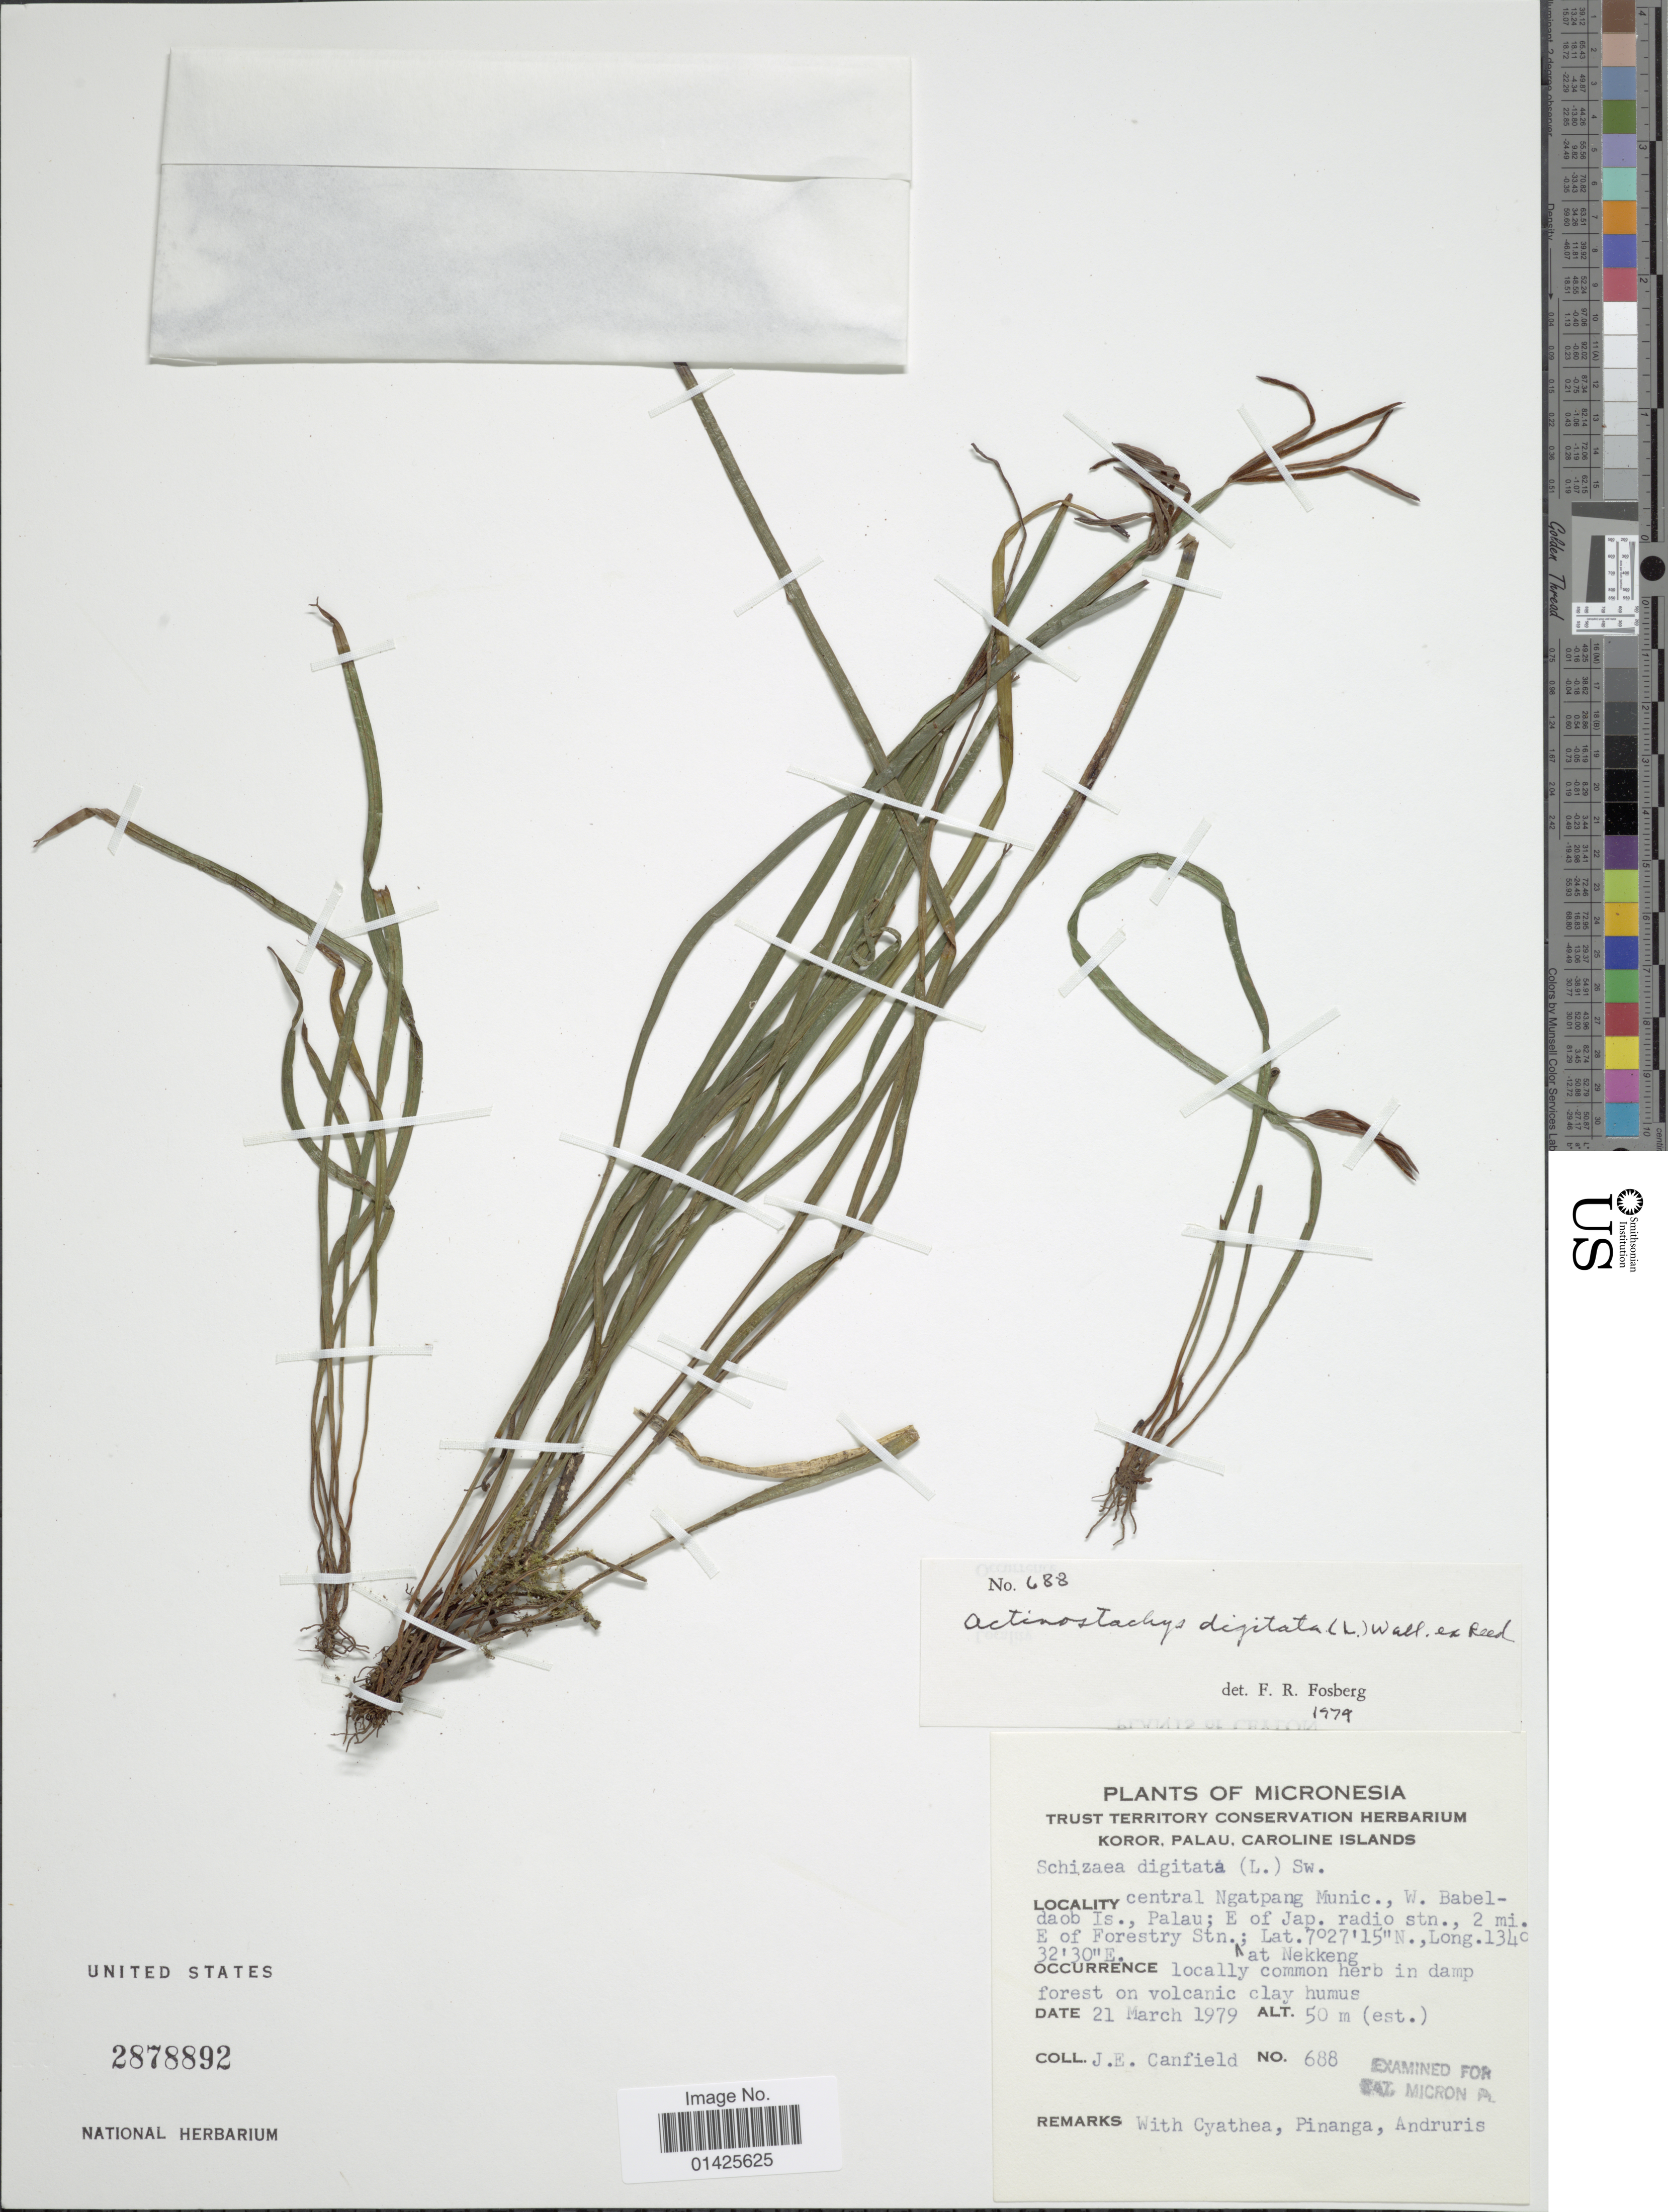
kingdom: Plantae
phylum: Tracheophyta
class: Polypodiopsida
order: Schizaeales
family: Schizaeaceae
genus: Actinostachys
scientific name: Actinostachys digitata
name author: (L.) Wall.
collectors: J. E. Canfield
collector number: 688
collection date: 1979-03-21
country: Palau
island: Babeldaob [Babelthuap]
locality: Central Ngatpang Munic., W. Babeldaob Is., Palau: E of Jap, radio stn., 2 mi. E of Forestry Stn., at Nekking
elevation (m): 50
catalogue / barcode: US 2878892